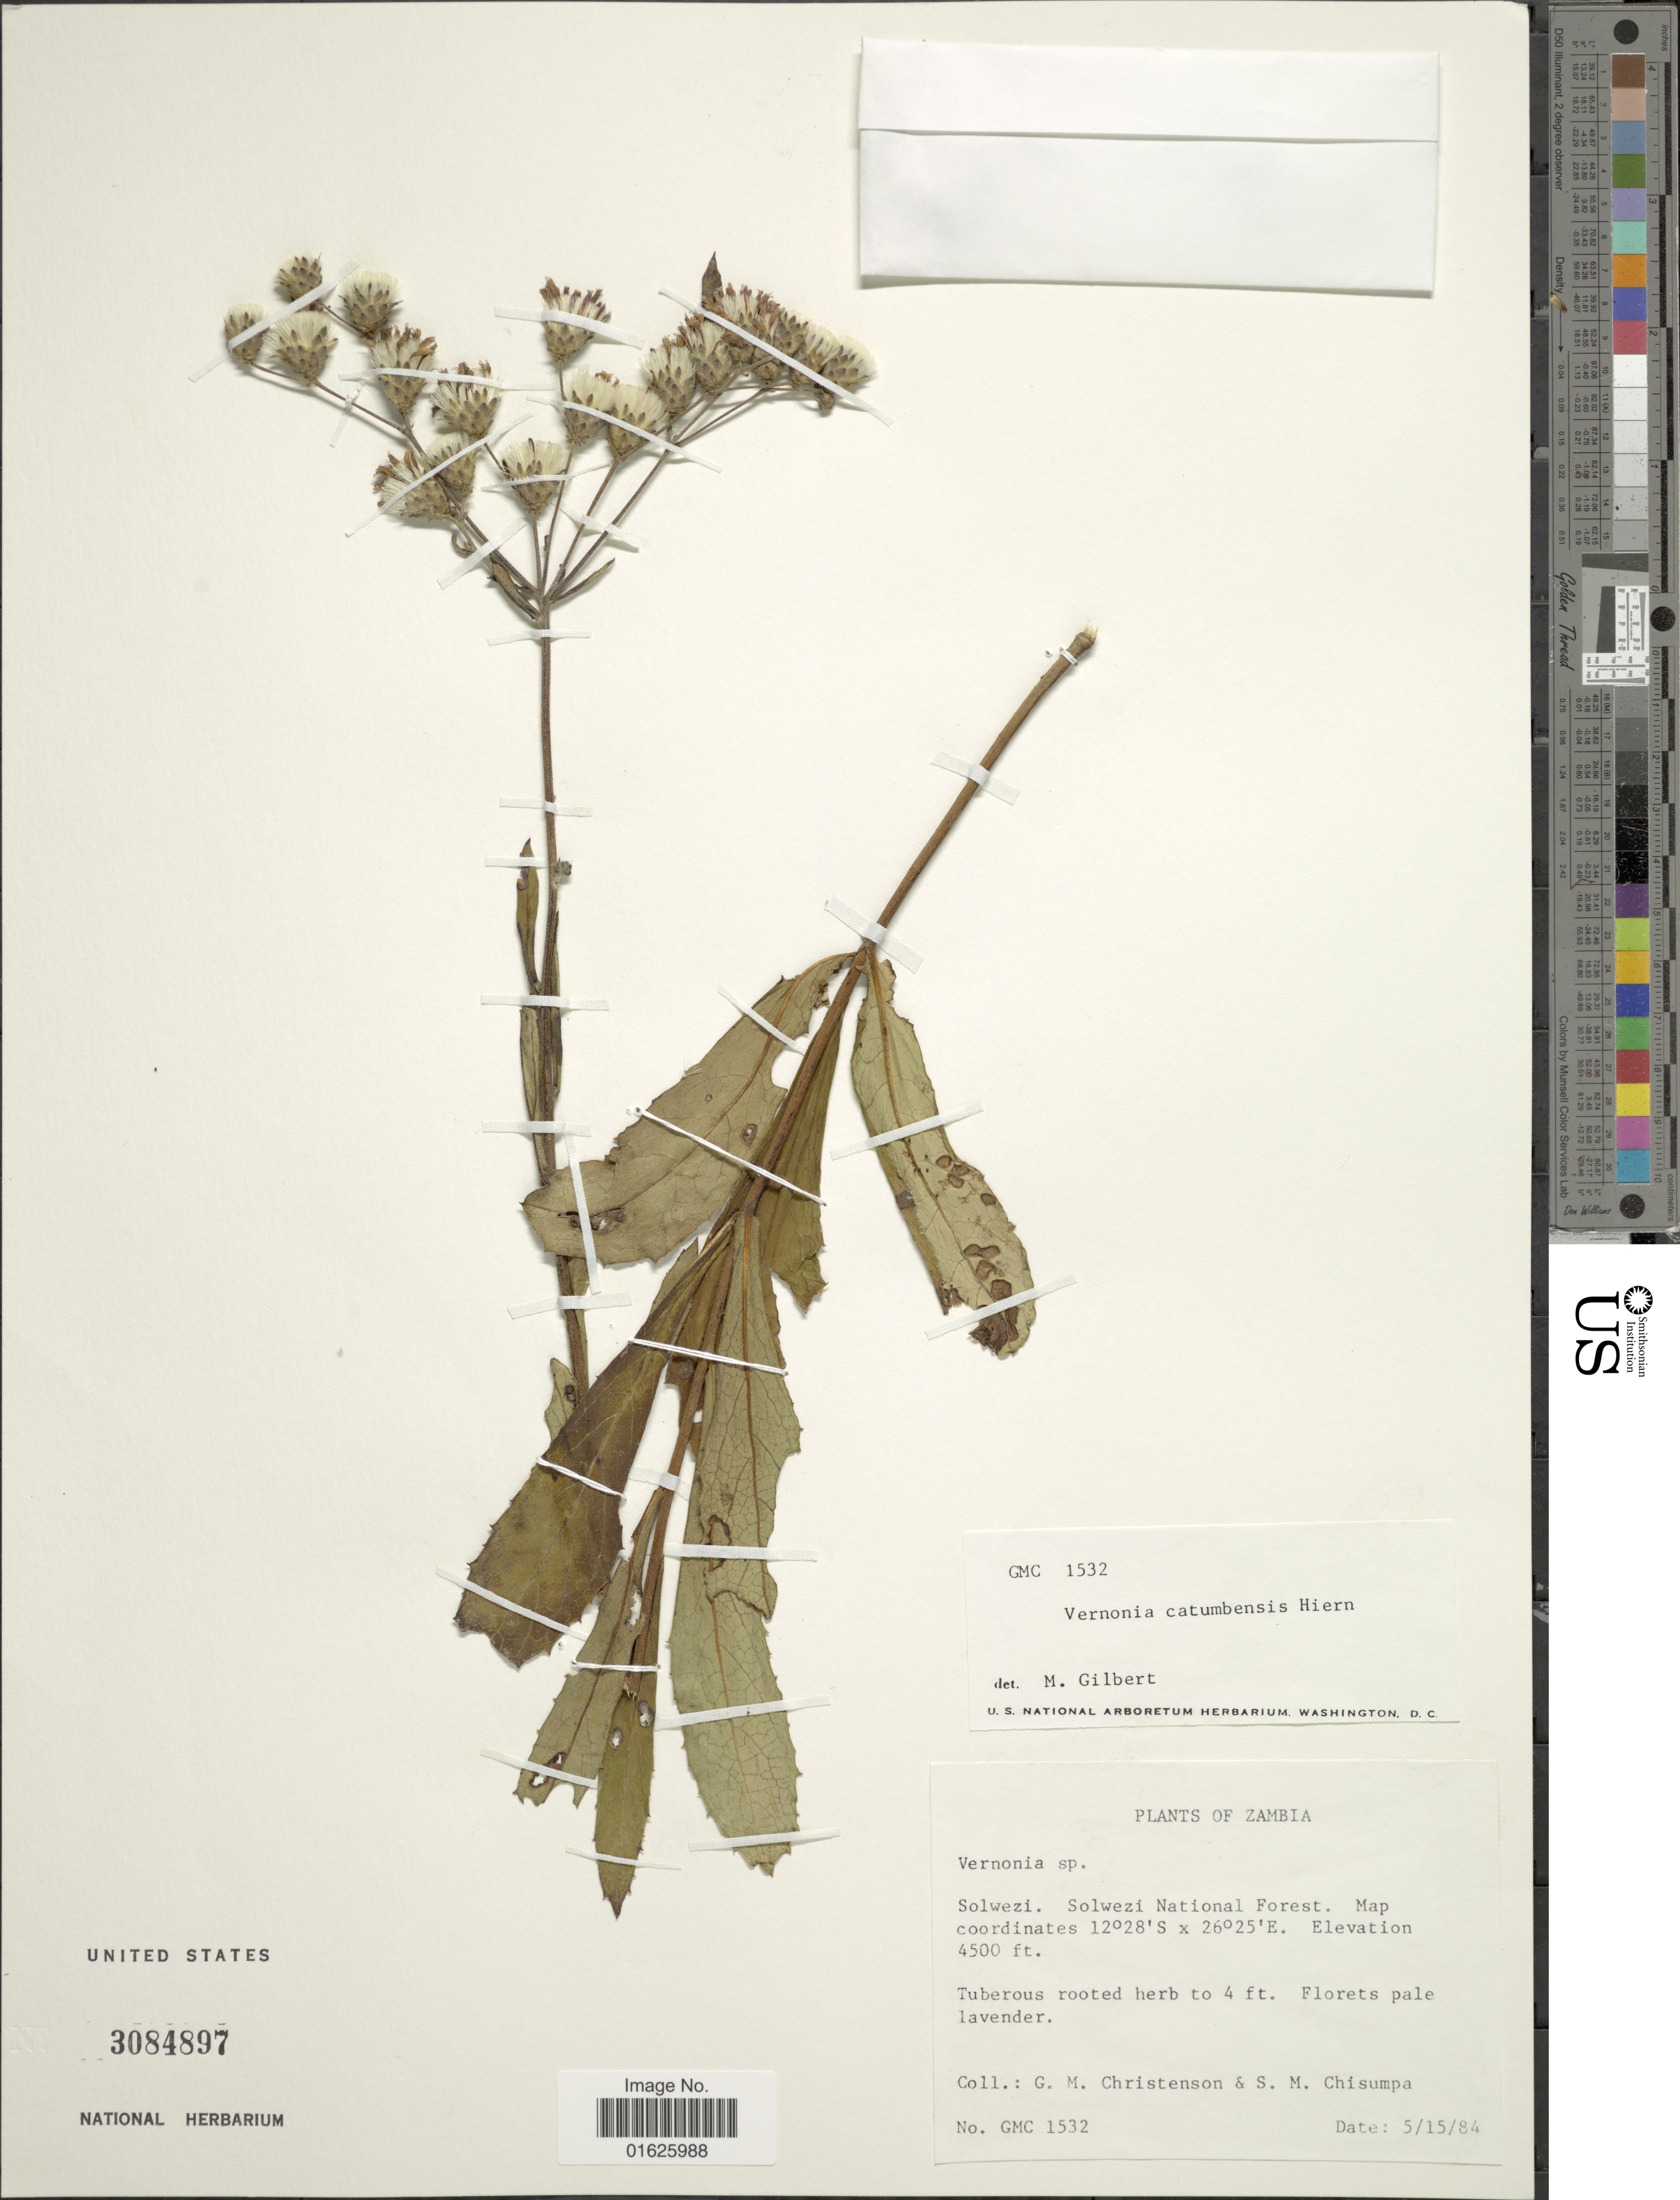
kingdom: Plantae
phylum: Tracheophyta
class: Magnoliopsida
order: Asterales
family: Asteraceae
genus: Orbivestus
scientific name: Orbivestus catumbensis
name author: (Hiern) H. Rob.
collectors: G. Christenson & S. Chisumpa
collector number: GMC 1532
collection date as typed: Transcribed d/m/y: 15/5/84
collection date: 1984-05-15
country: Zambia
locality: Solwezi. Solwezi National Forest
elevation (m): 1372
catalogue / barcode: US 3084897